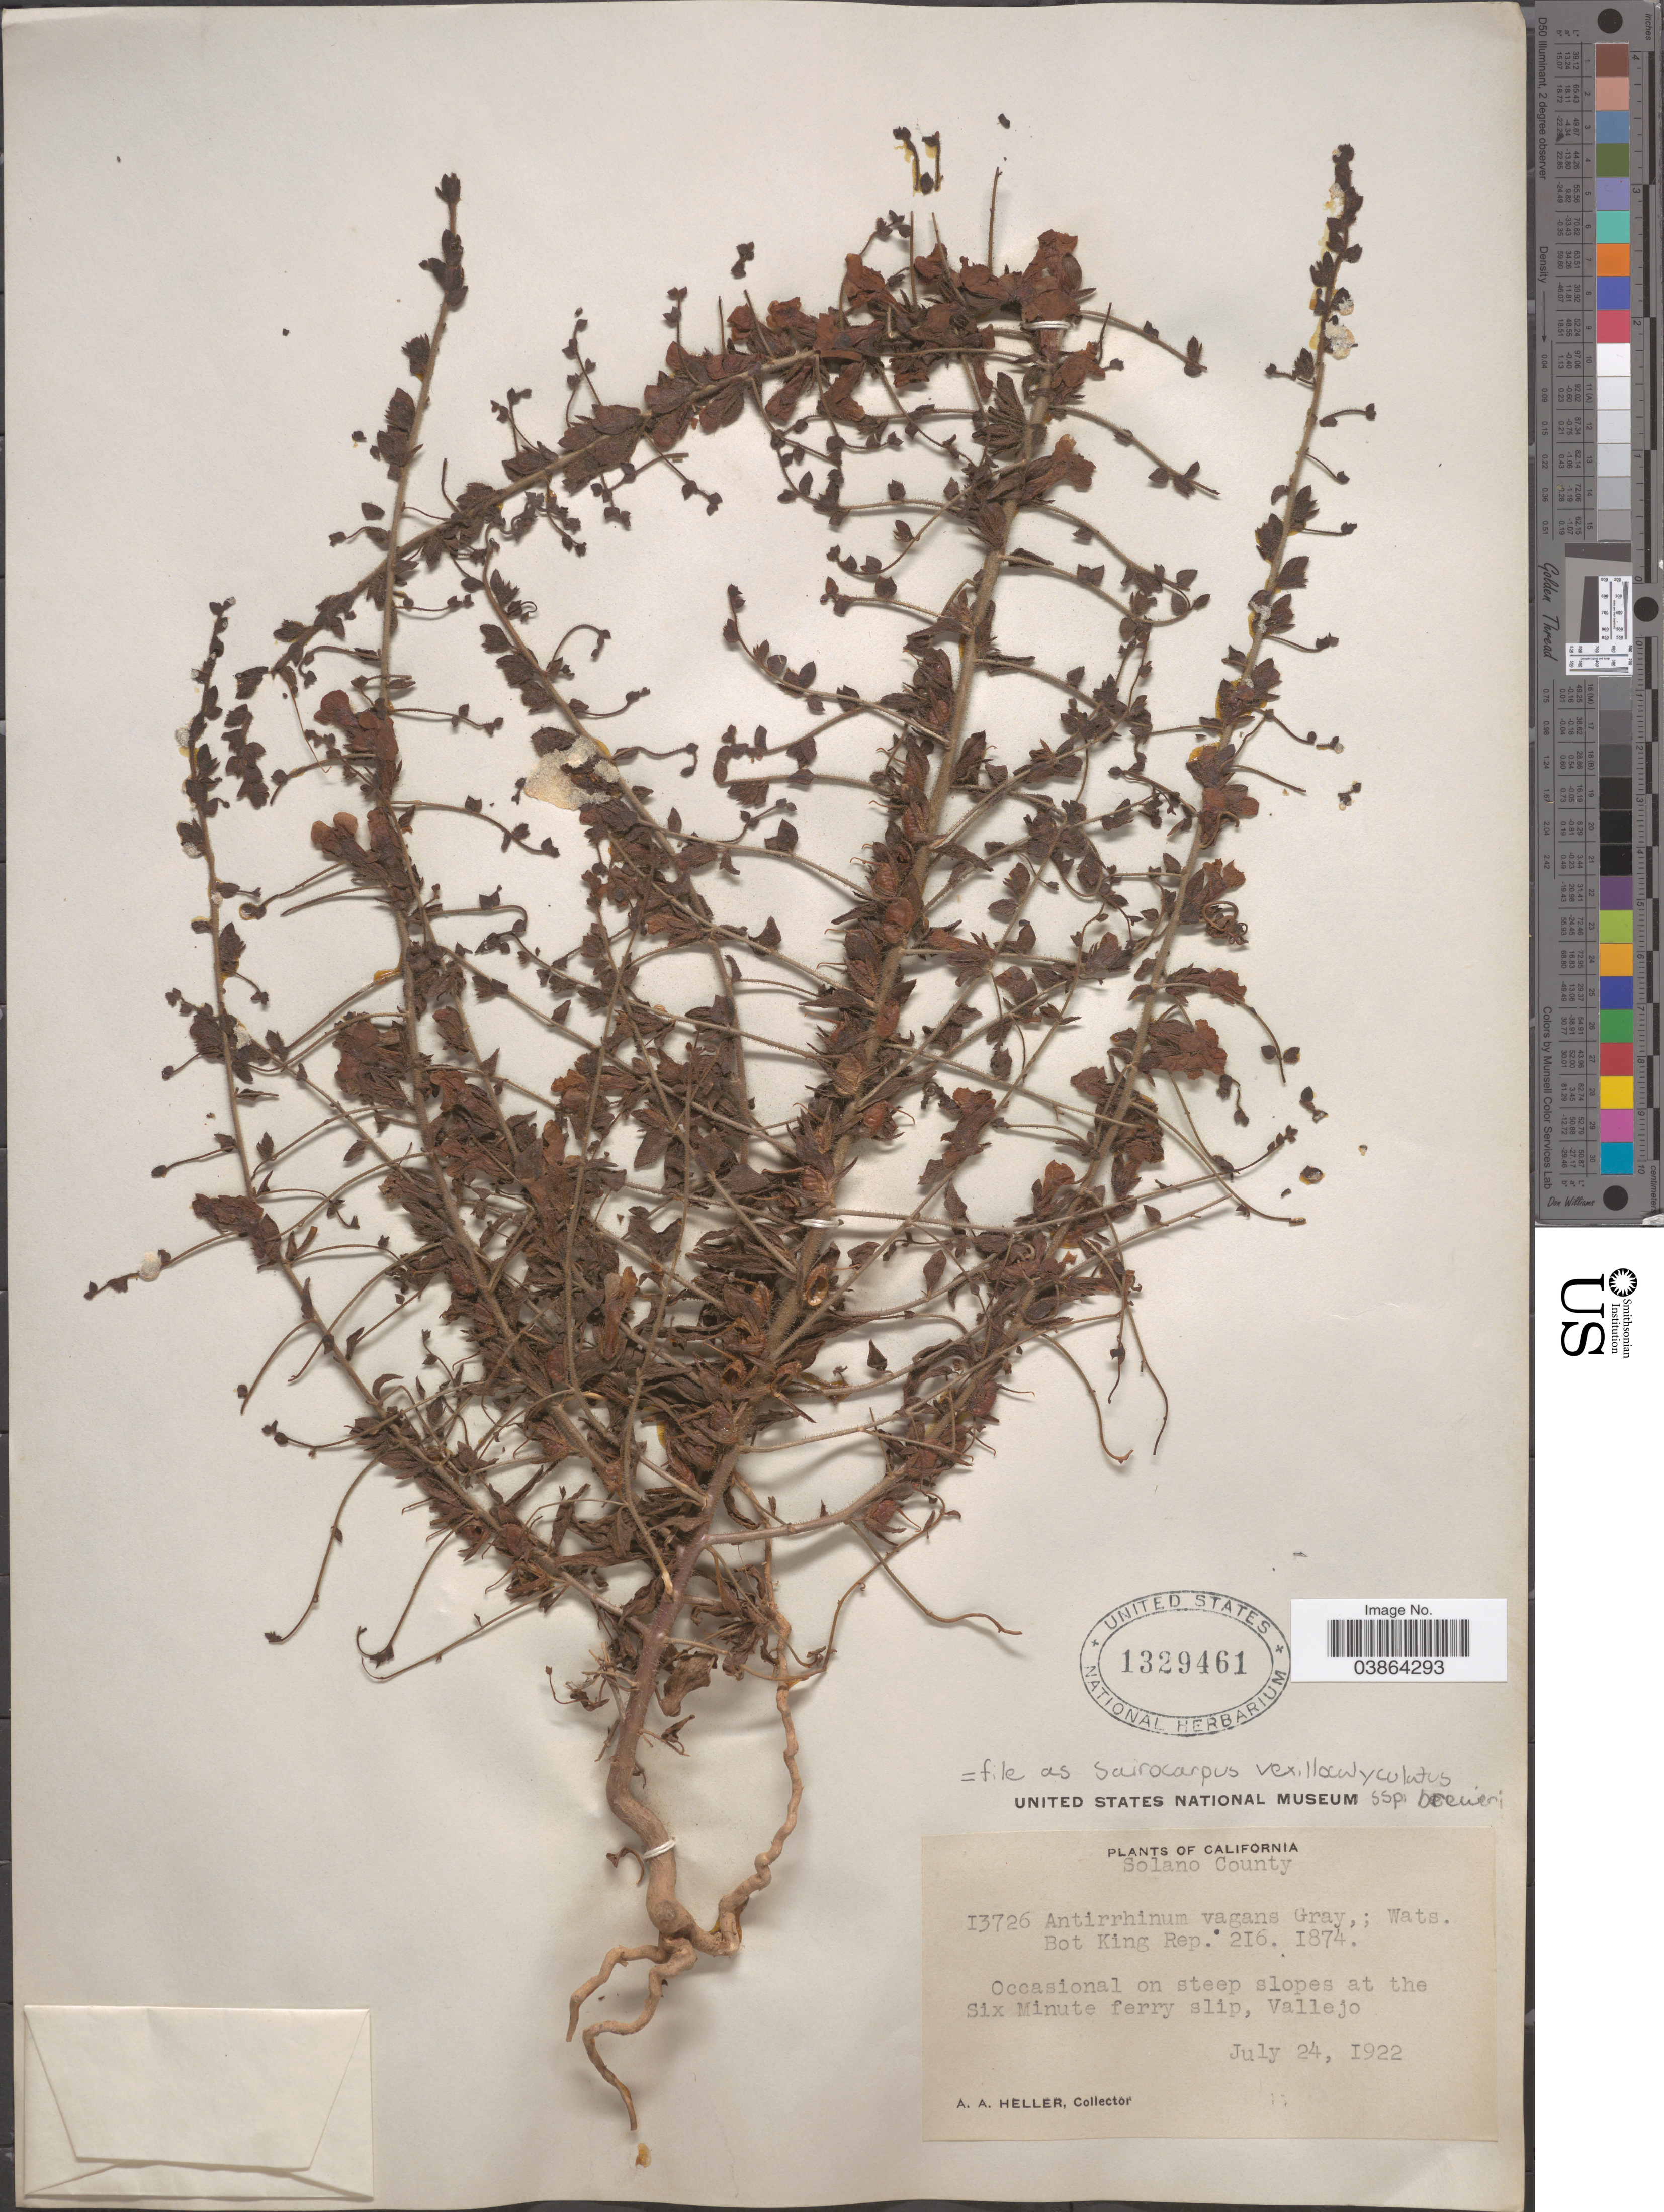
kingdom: Plantae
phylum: Tracheophyta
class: Magnoliopsida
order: Lamiales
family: Plantaginaceae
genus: Sairocarpus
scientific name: Sairocarpus vexillocalyculatus subsp. breweri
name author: (A. Gray) Barringer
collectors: A. A. Heller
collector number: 13726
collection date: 1922-07-24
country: United States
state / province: California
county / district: Solano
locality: Solano County. On steep slopes at the Six Minute ferry slip, Vallejo.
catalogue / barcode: US 1329461